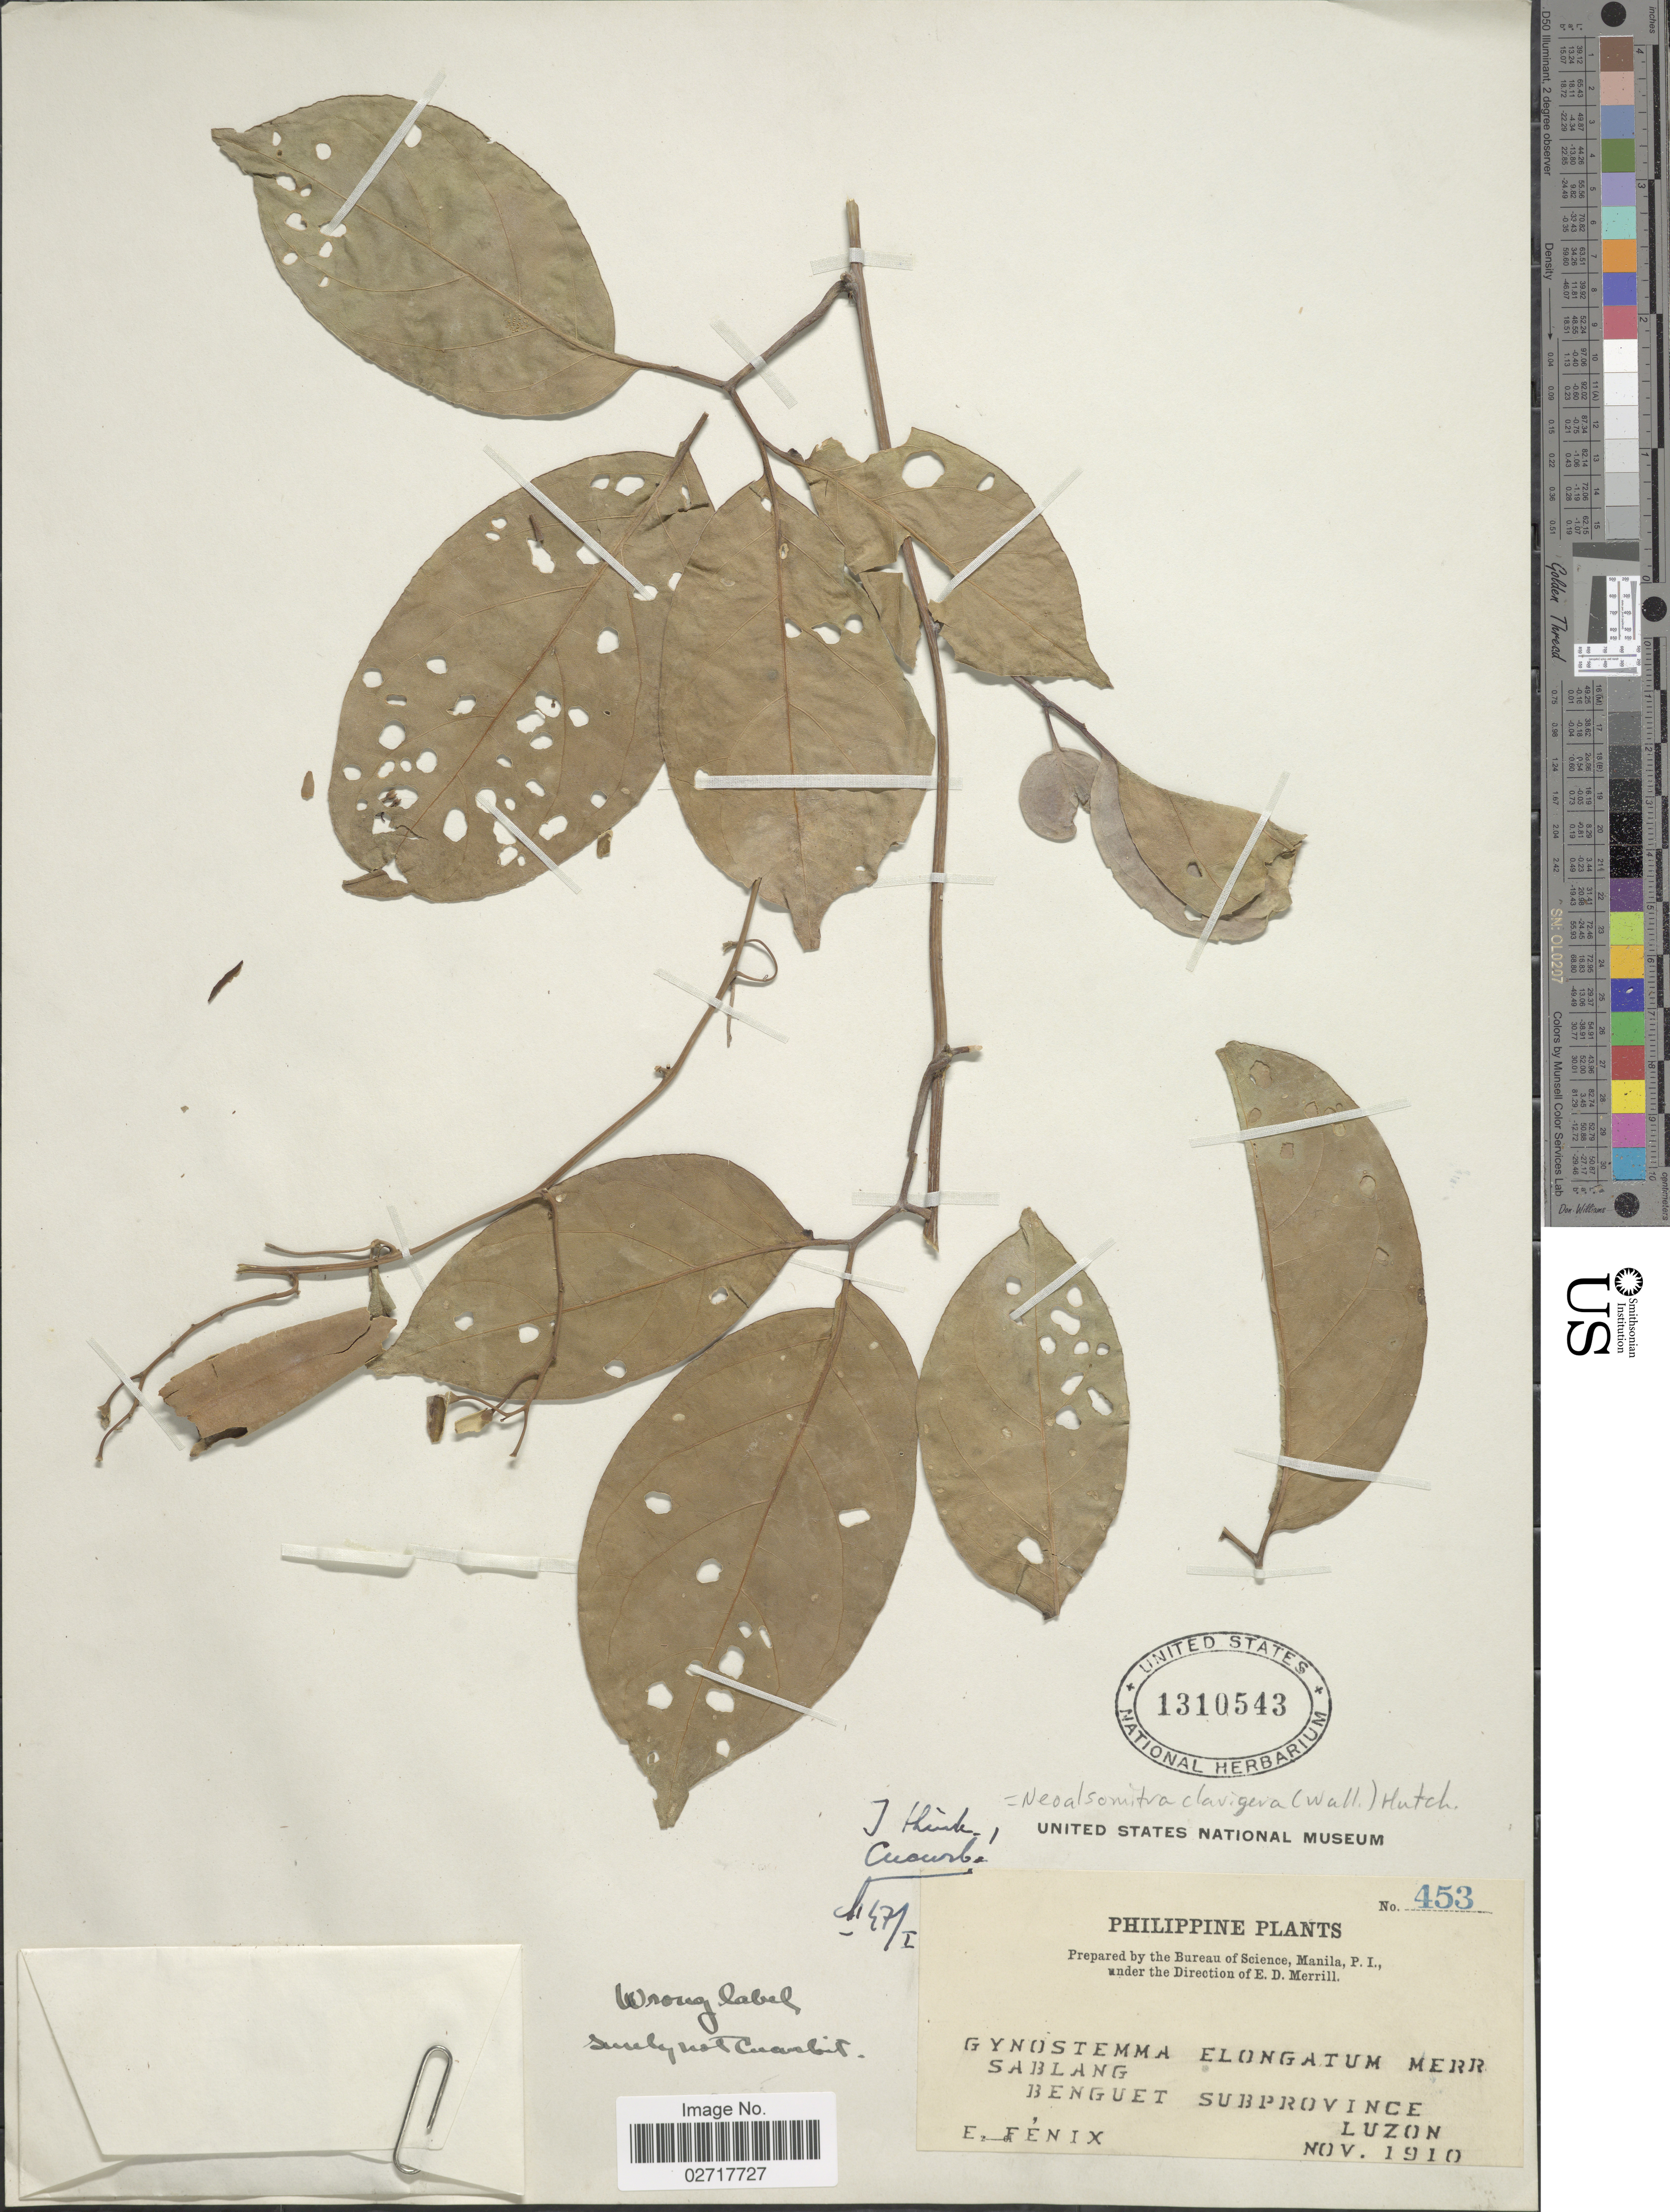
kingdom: Plantae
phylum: Tracheophyta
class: Magnoliopsida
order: Cucurbitales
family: Cucurbitaceae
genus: Neoalsomitra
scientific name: Neoalsomitra clavigera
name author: (M. Roem.) Hutch.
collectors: E. Fénix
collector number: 453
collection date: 1910-11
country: Philippines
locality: Sablang. Benguet Subprovince Luzon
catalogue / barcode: US 1310543